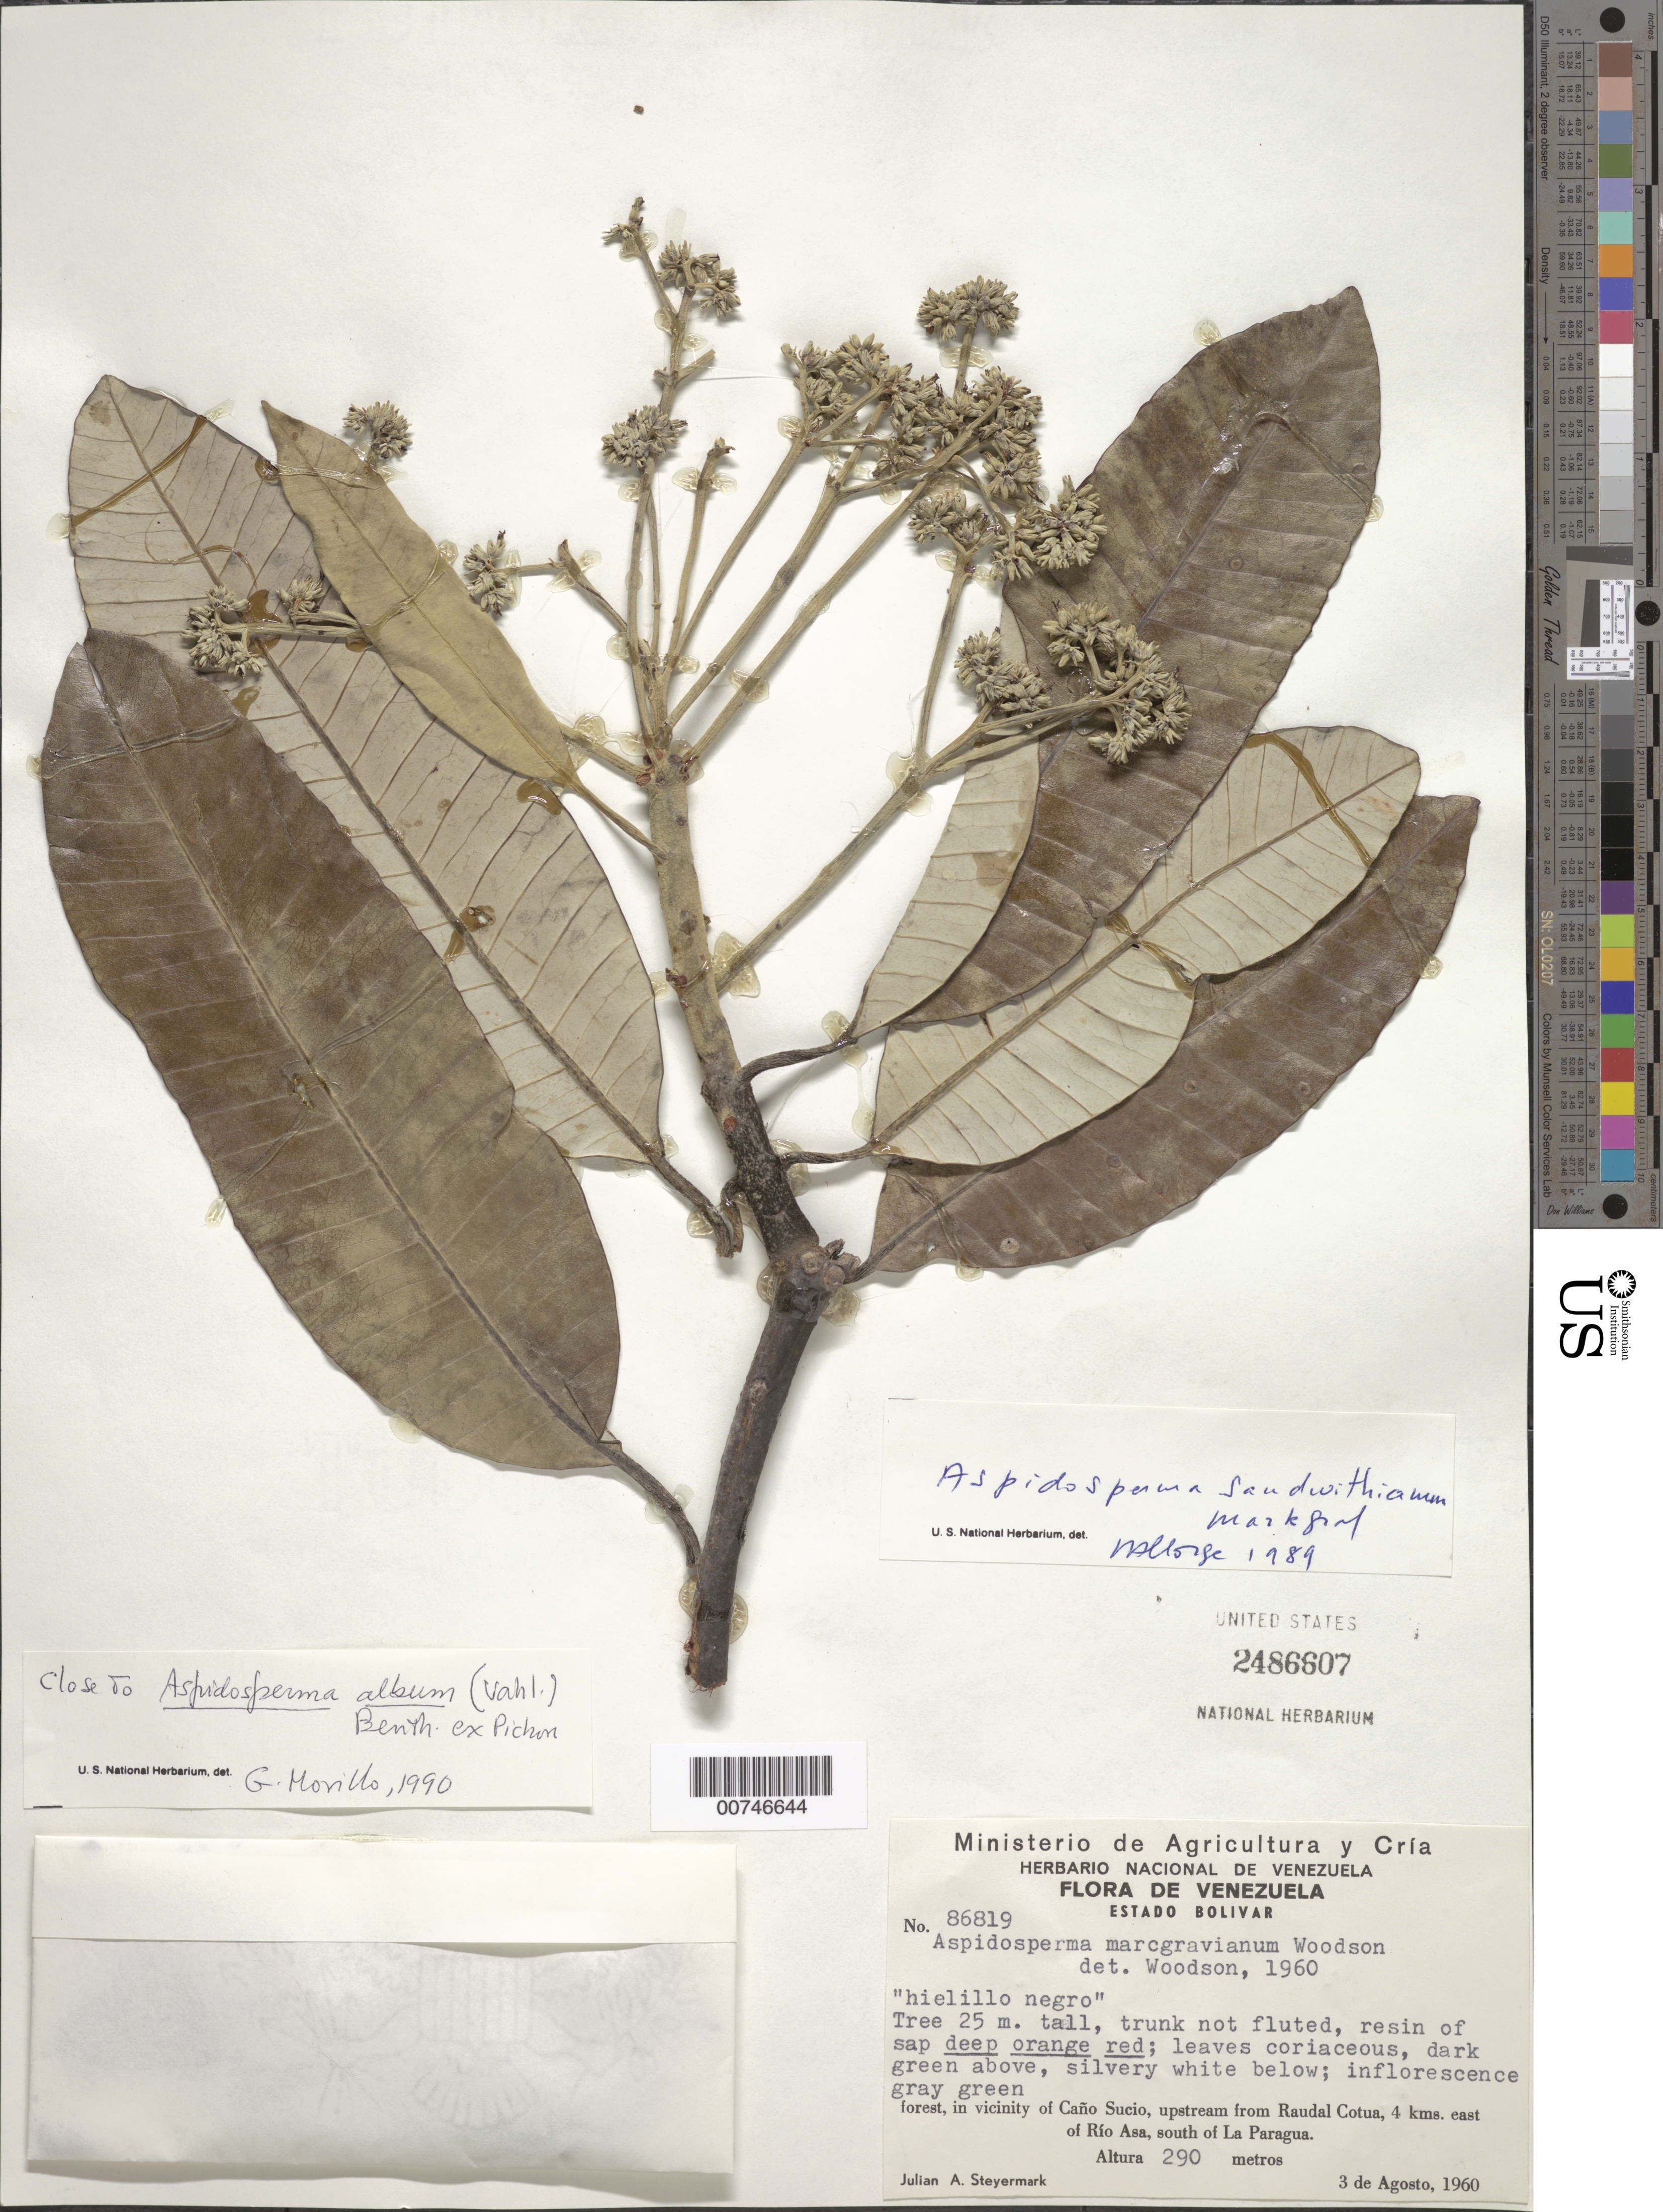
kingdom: Plantae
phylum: Tracheophyta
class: Magnoliopsida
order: Gentianales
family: Apocynaceae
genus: Aspidosperma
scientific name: Aspidosperma album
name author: (Vahl) Benoist ex Pichon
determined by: Morillo, G. N.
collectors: J. Steyermark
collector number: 86819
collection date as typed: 3-Aug-60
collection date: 1960-08-03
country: Venezuela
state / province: Bolívar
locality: Caño Sucio vic, upstream from Raudal Cotua, 4 km E of Río Asa, S of la Paragua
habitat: Forest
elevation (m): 290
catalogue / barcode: US 2486607